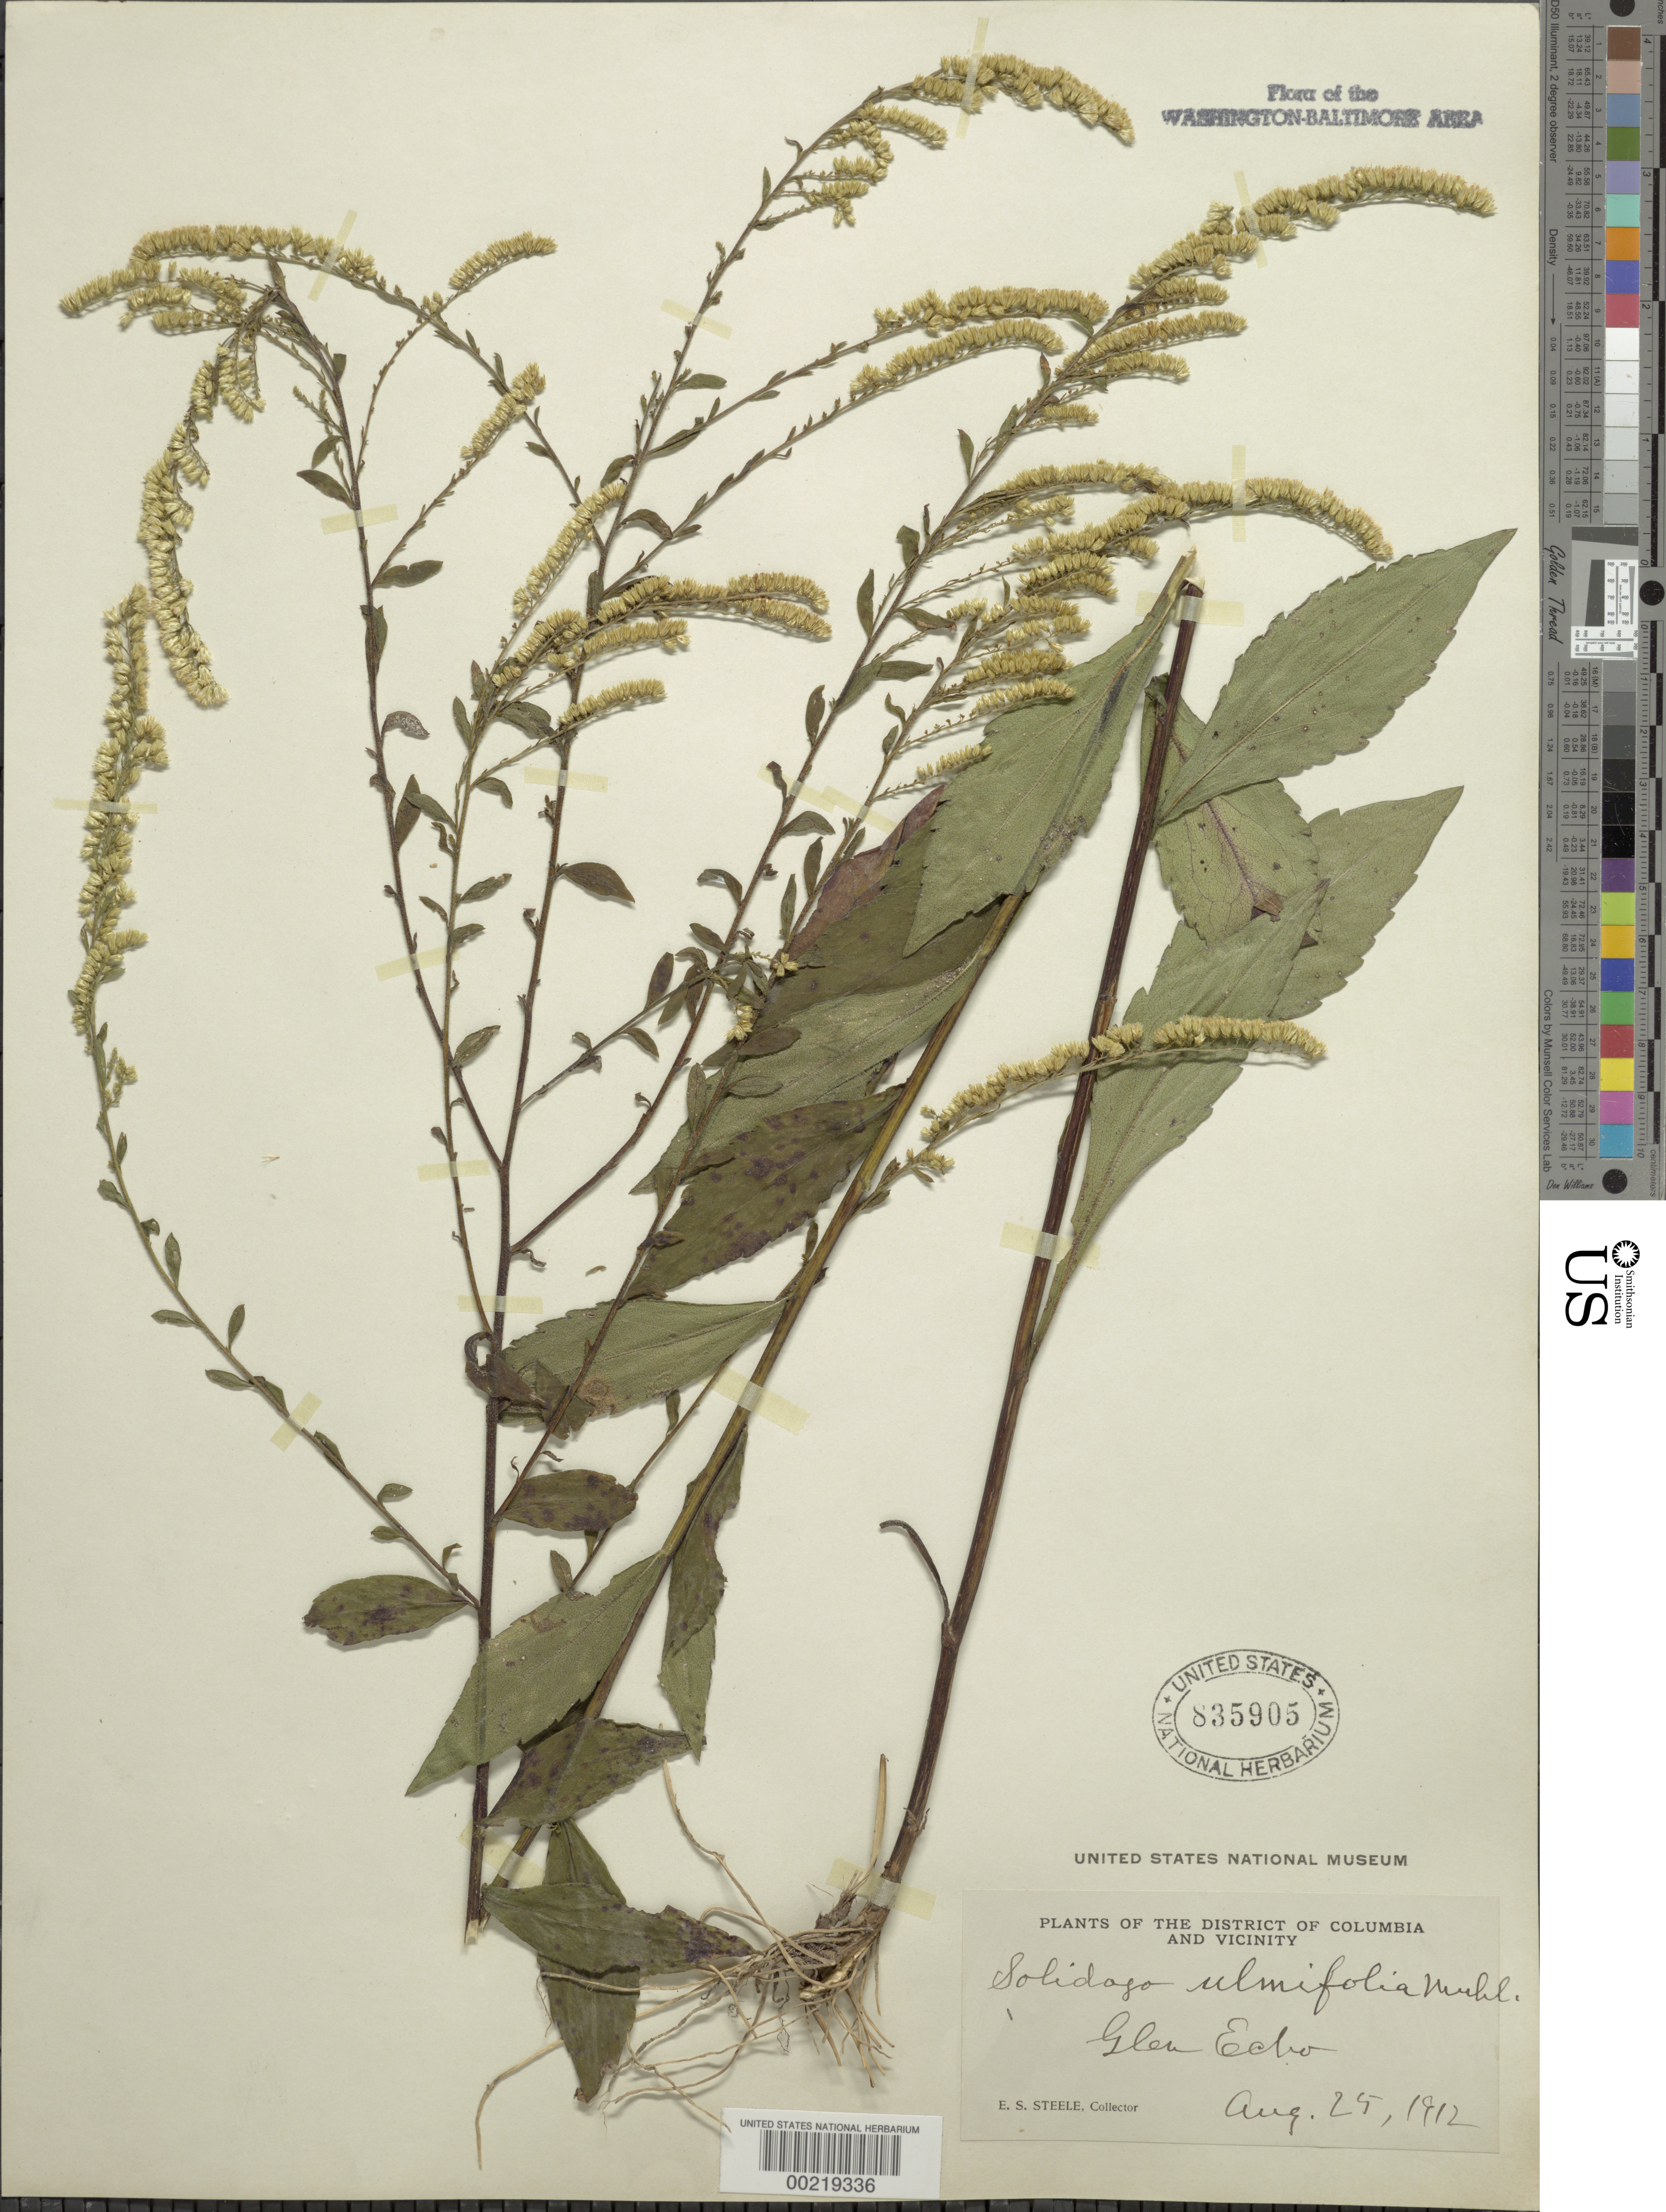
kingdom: Plantae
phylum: Tracheophyta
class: Magnoliopsida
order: Asterales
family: Asteraceae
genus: Solidago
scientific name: Solidago ulmifolia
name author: Muhl. ex Willd.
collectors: E. Steele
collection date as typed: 25 Aug 1912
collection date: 1912-08-25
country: United States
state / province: Maryland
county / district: Montgomery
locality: Glen Echo C. & O. Canal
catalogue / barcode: US 835905